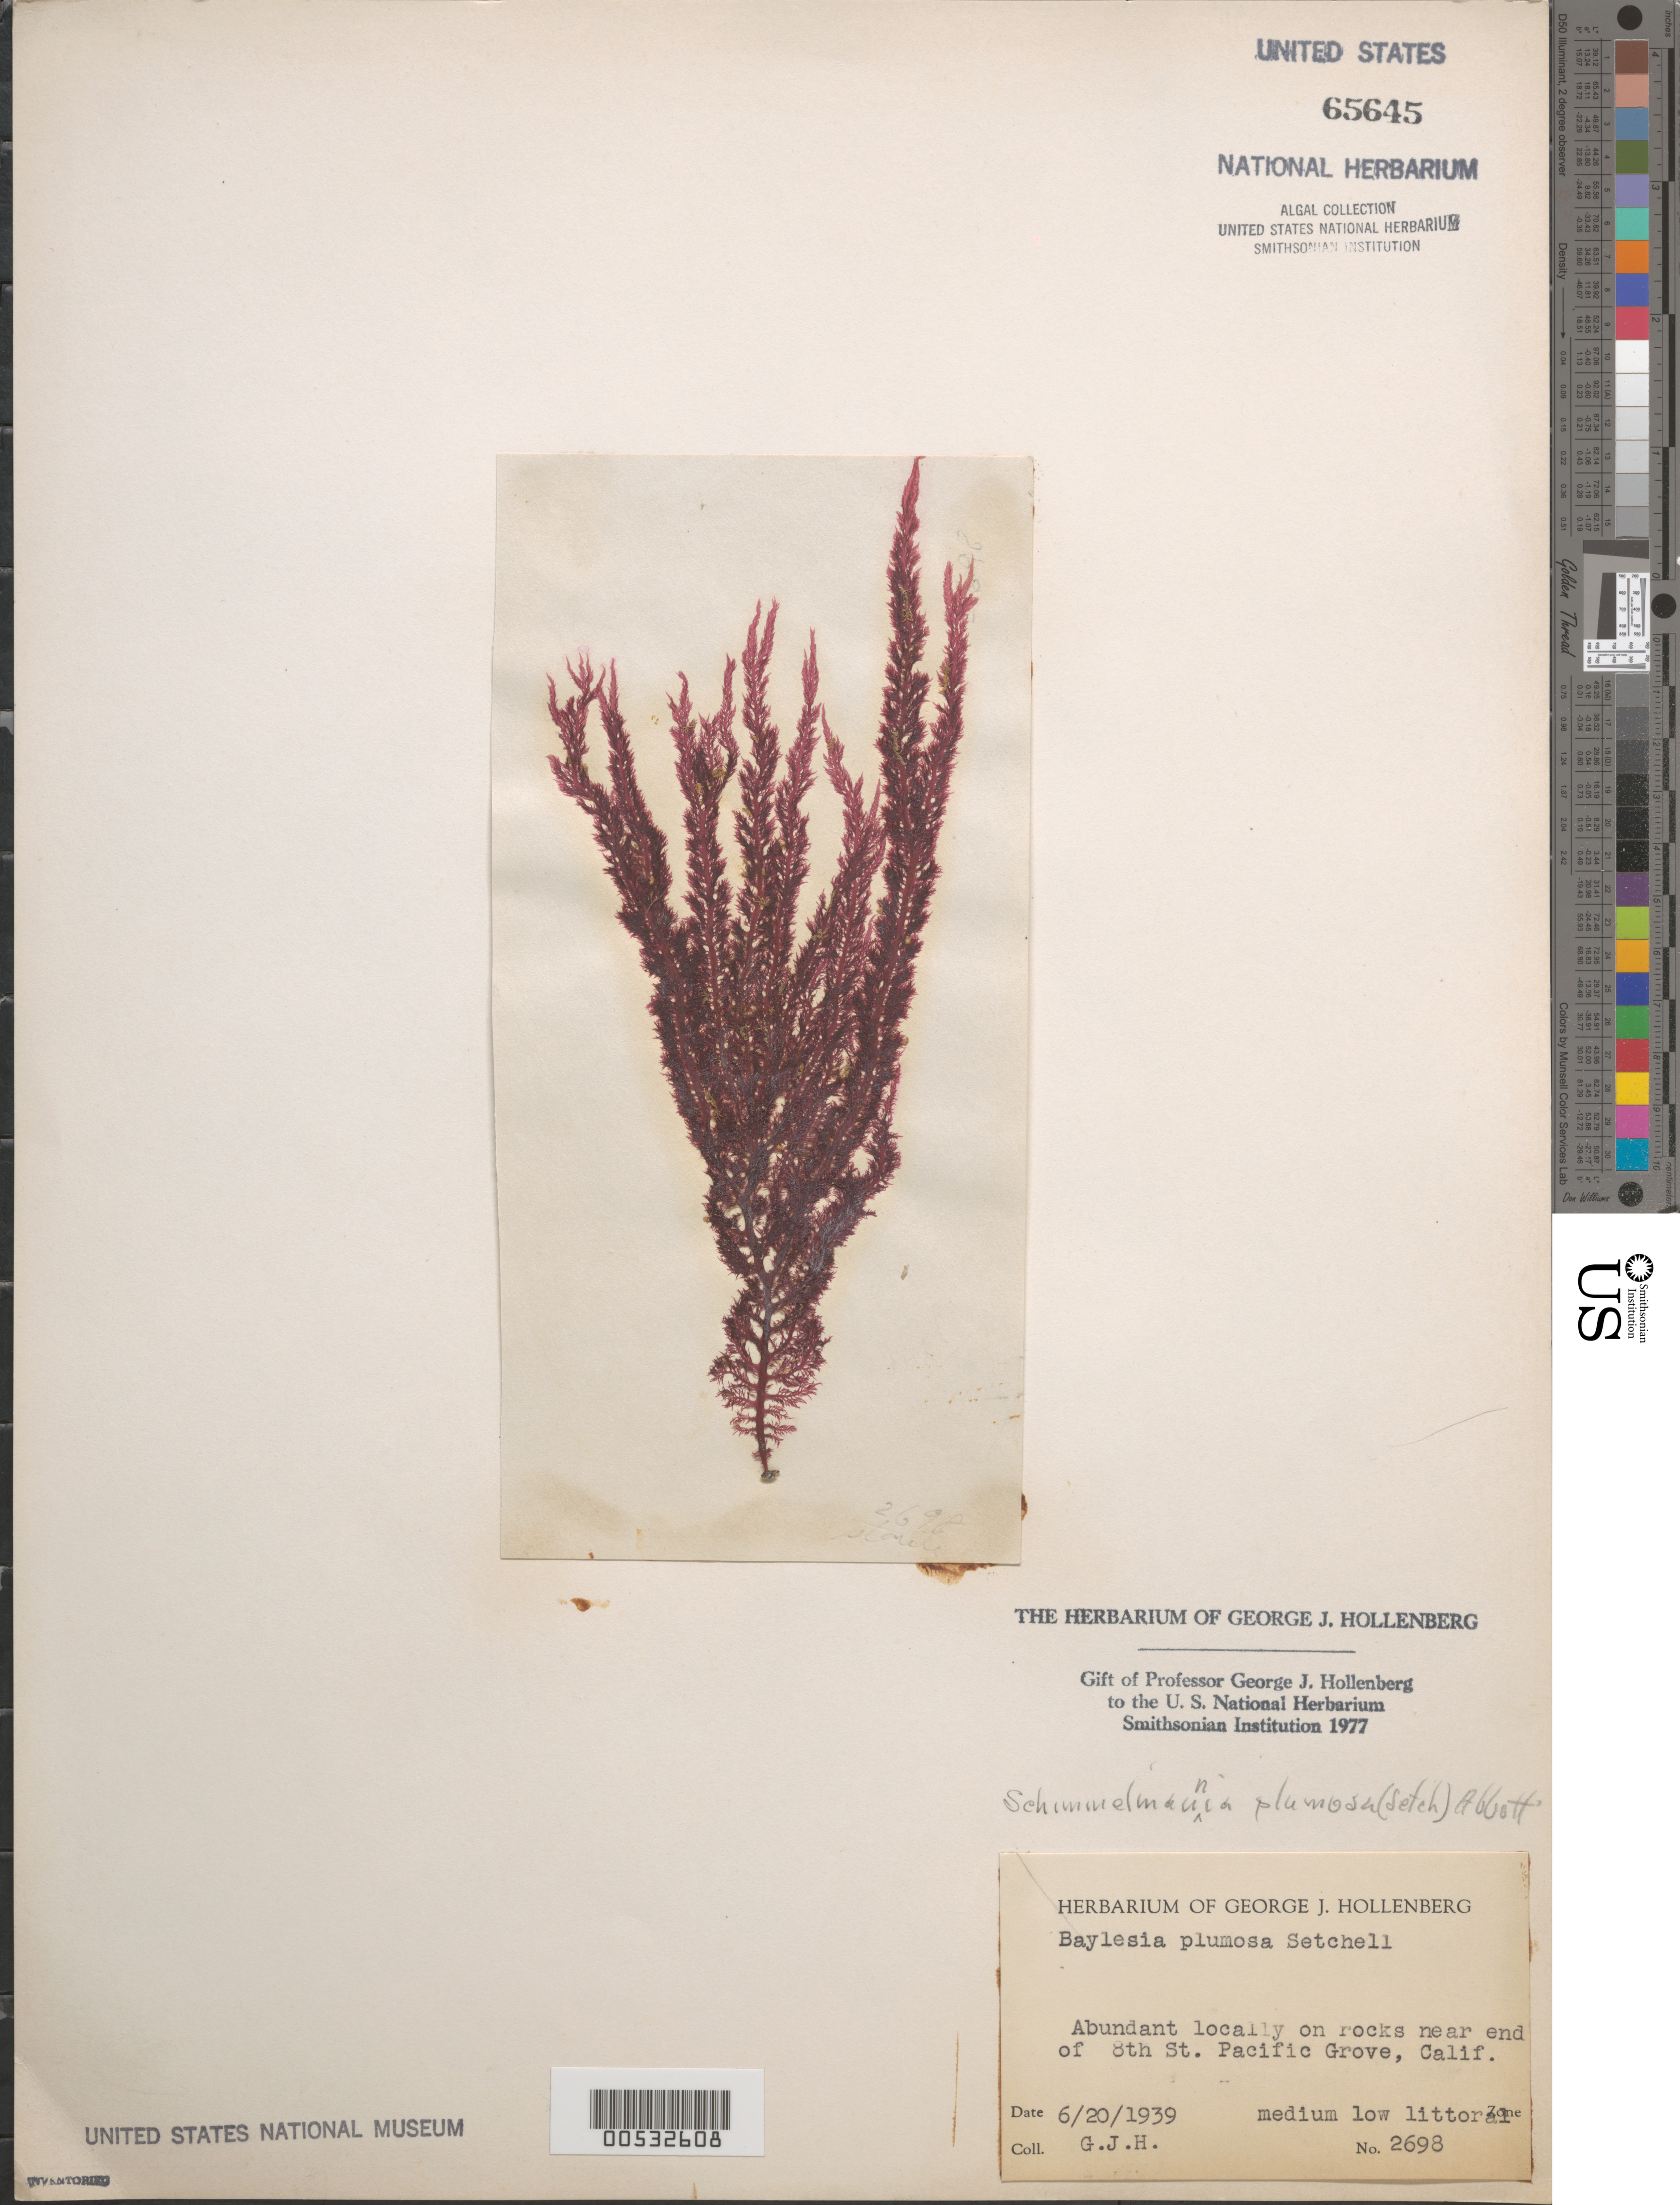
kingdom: Plantae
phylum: Rhodophyta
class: Florideophyceae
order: Gigartinales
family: Gloiosiphoniaceae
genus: Schimmelmannia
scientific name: Schimmelmannia plumosa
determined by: Hollenberg, George J.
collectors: G. Hollenberg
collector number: GJH 2698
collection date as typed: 20 Jun 1939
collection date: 1939-06-20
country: United States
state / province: California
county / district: Monterey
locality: Pacific Grove, near end of 8th Street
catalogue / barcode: US 65645